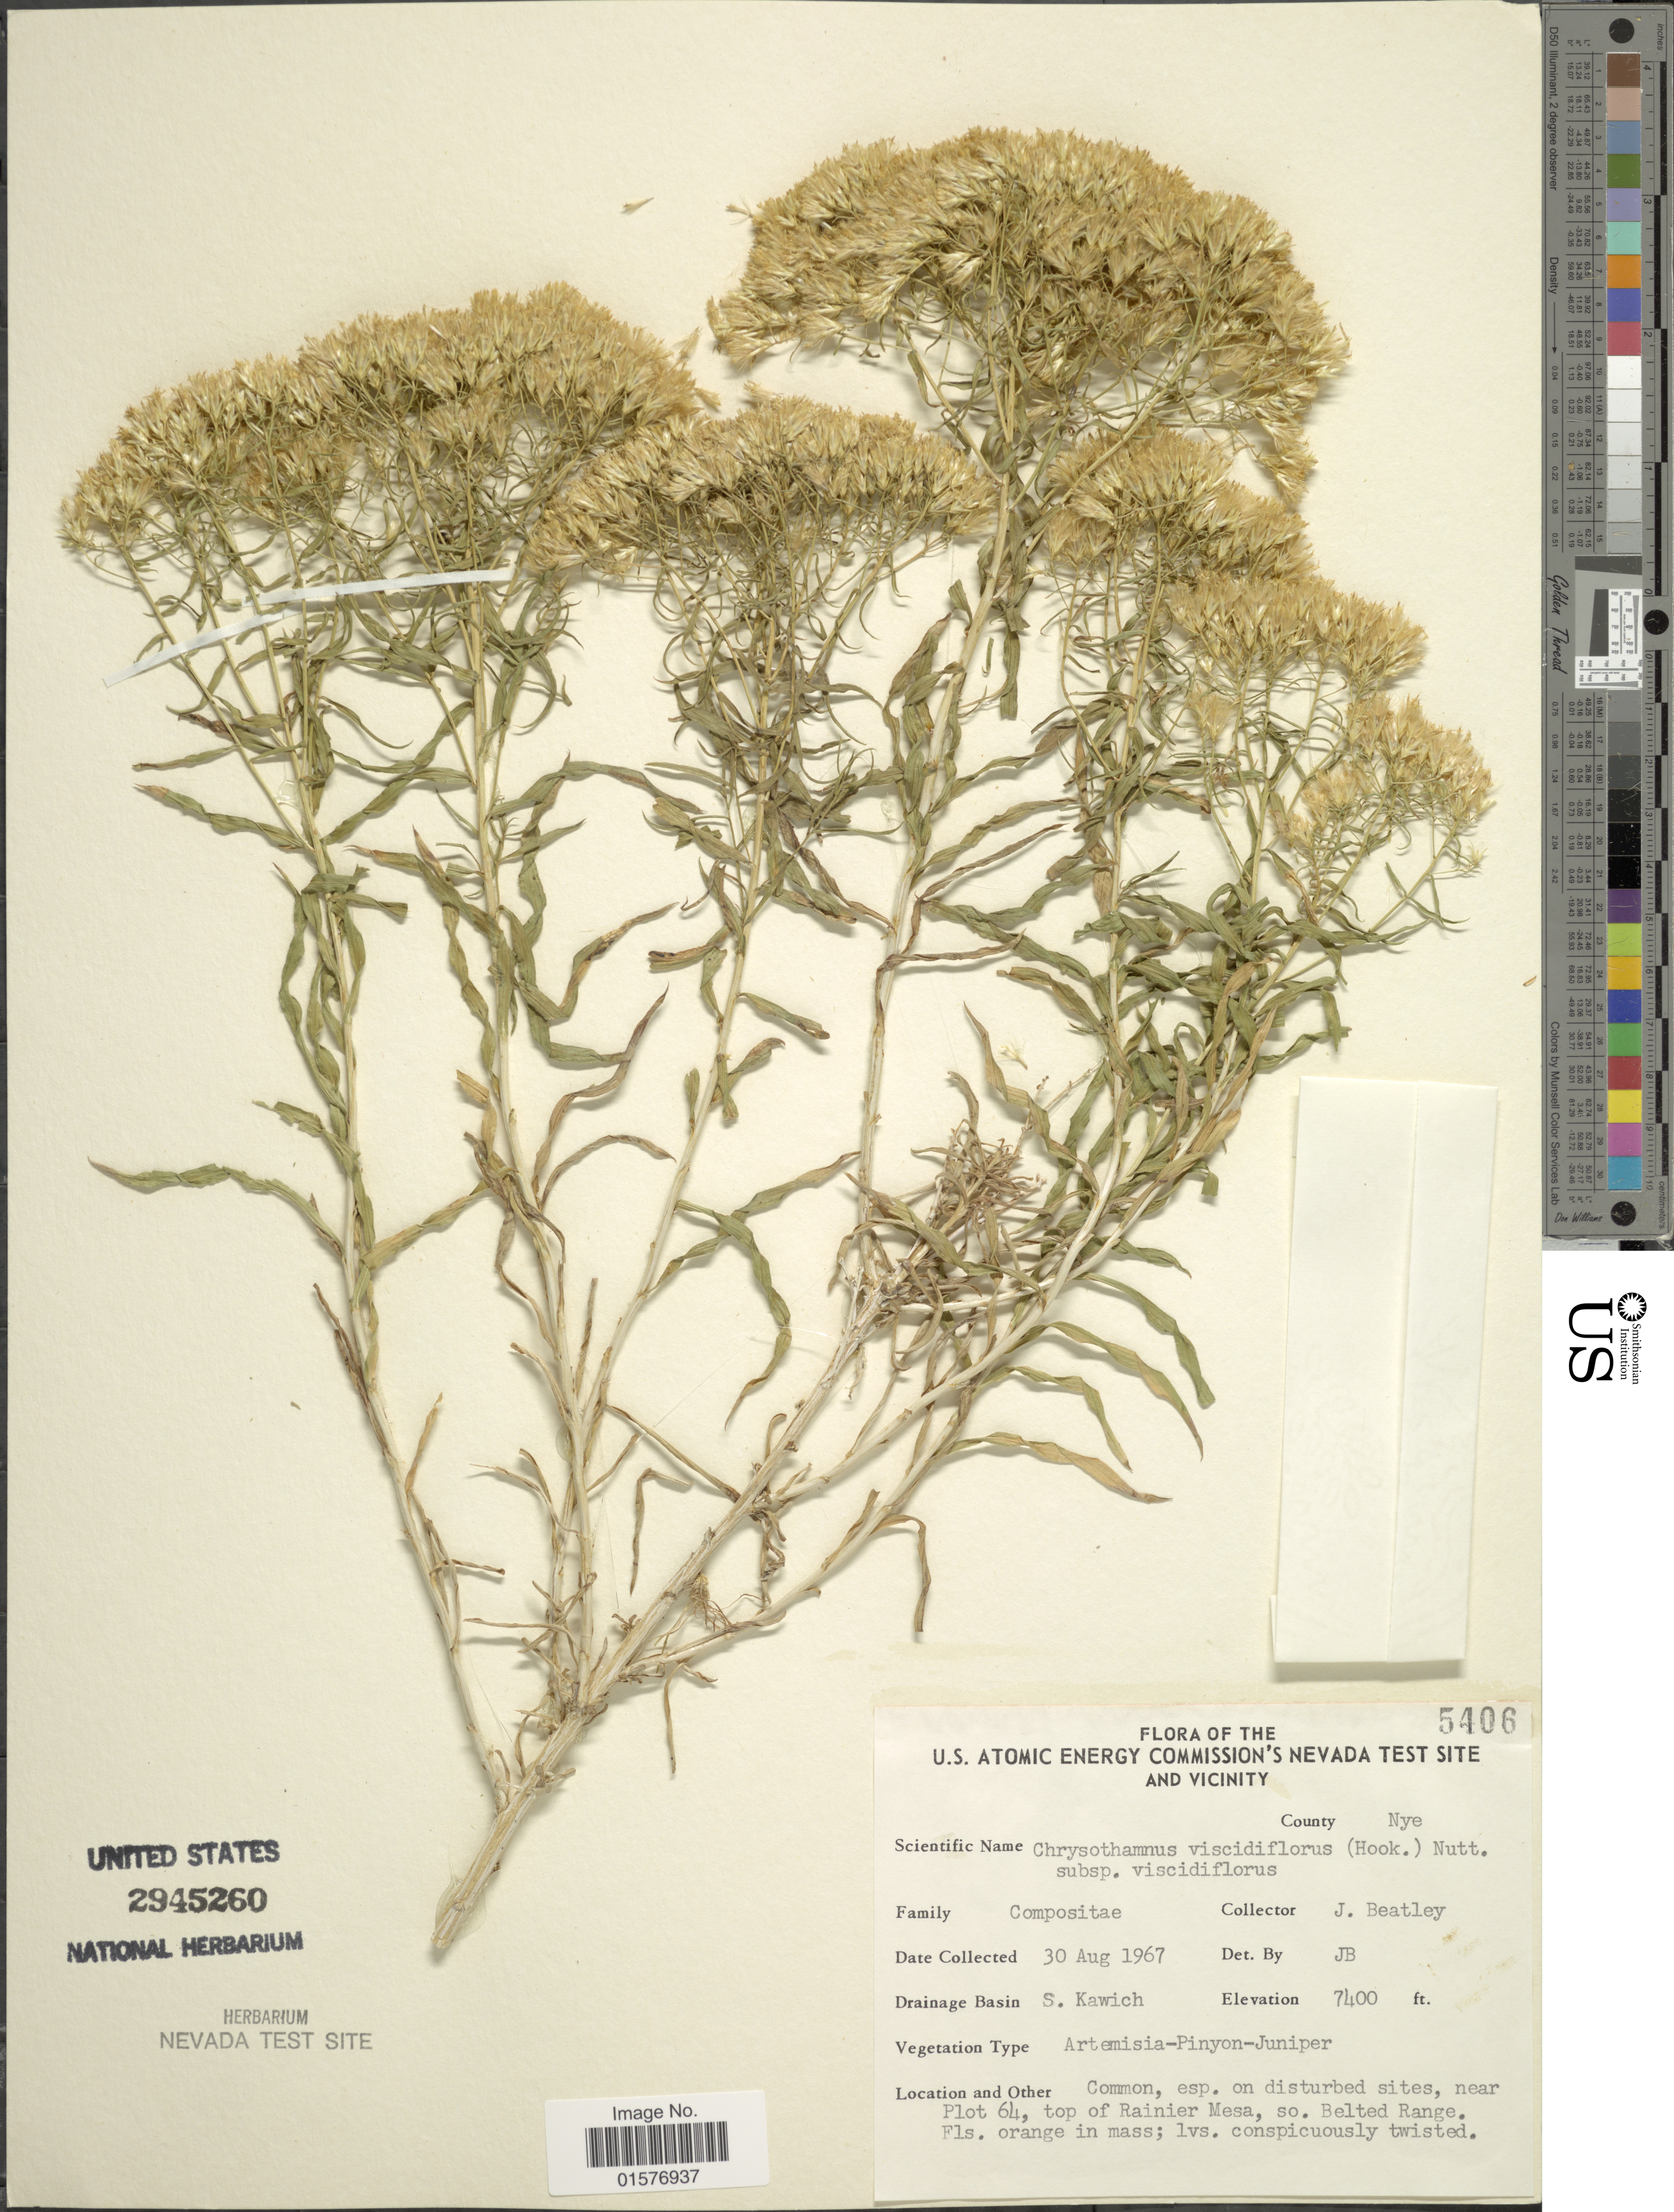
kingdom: Plantae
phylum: Tracheophyta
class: Magnoliopsida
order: Asterales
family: Asteraceae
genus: Chrysothamnus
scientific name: Chrysothamnus viscidiflorus subsp. viscidiflorus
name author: (Hook.) Nutt.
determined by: Urbatsch, Lowell E., Curator (LSU), Louisiana State University (UNITED STATES)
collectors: J. C. Beatley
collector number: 5406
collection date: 1967-08-30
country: United States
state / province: Nevada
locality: U.S. Atomic Energy Commission's Nevada Test Site And Vicinity, County Nye, Drainage Basin S. Kawich, Common, esp. on disturbed sites, near Plot 64, top of Rainier Mesa, so. Belted Range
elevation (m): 2256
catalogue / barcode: US 2945260